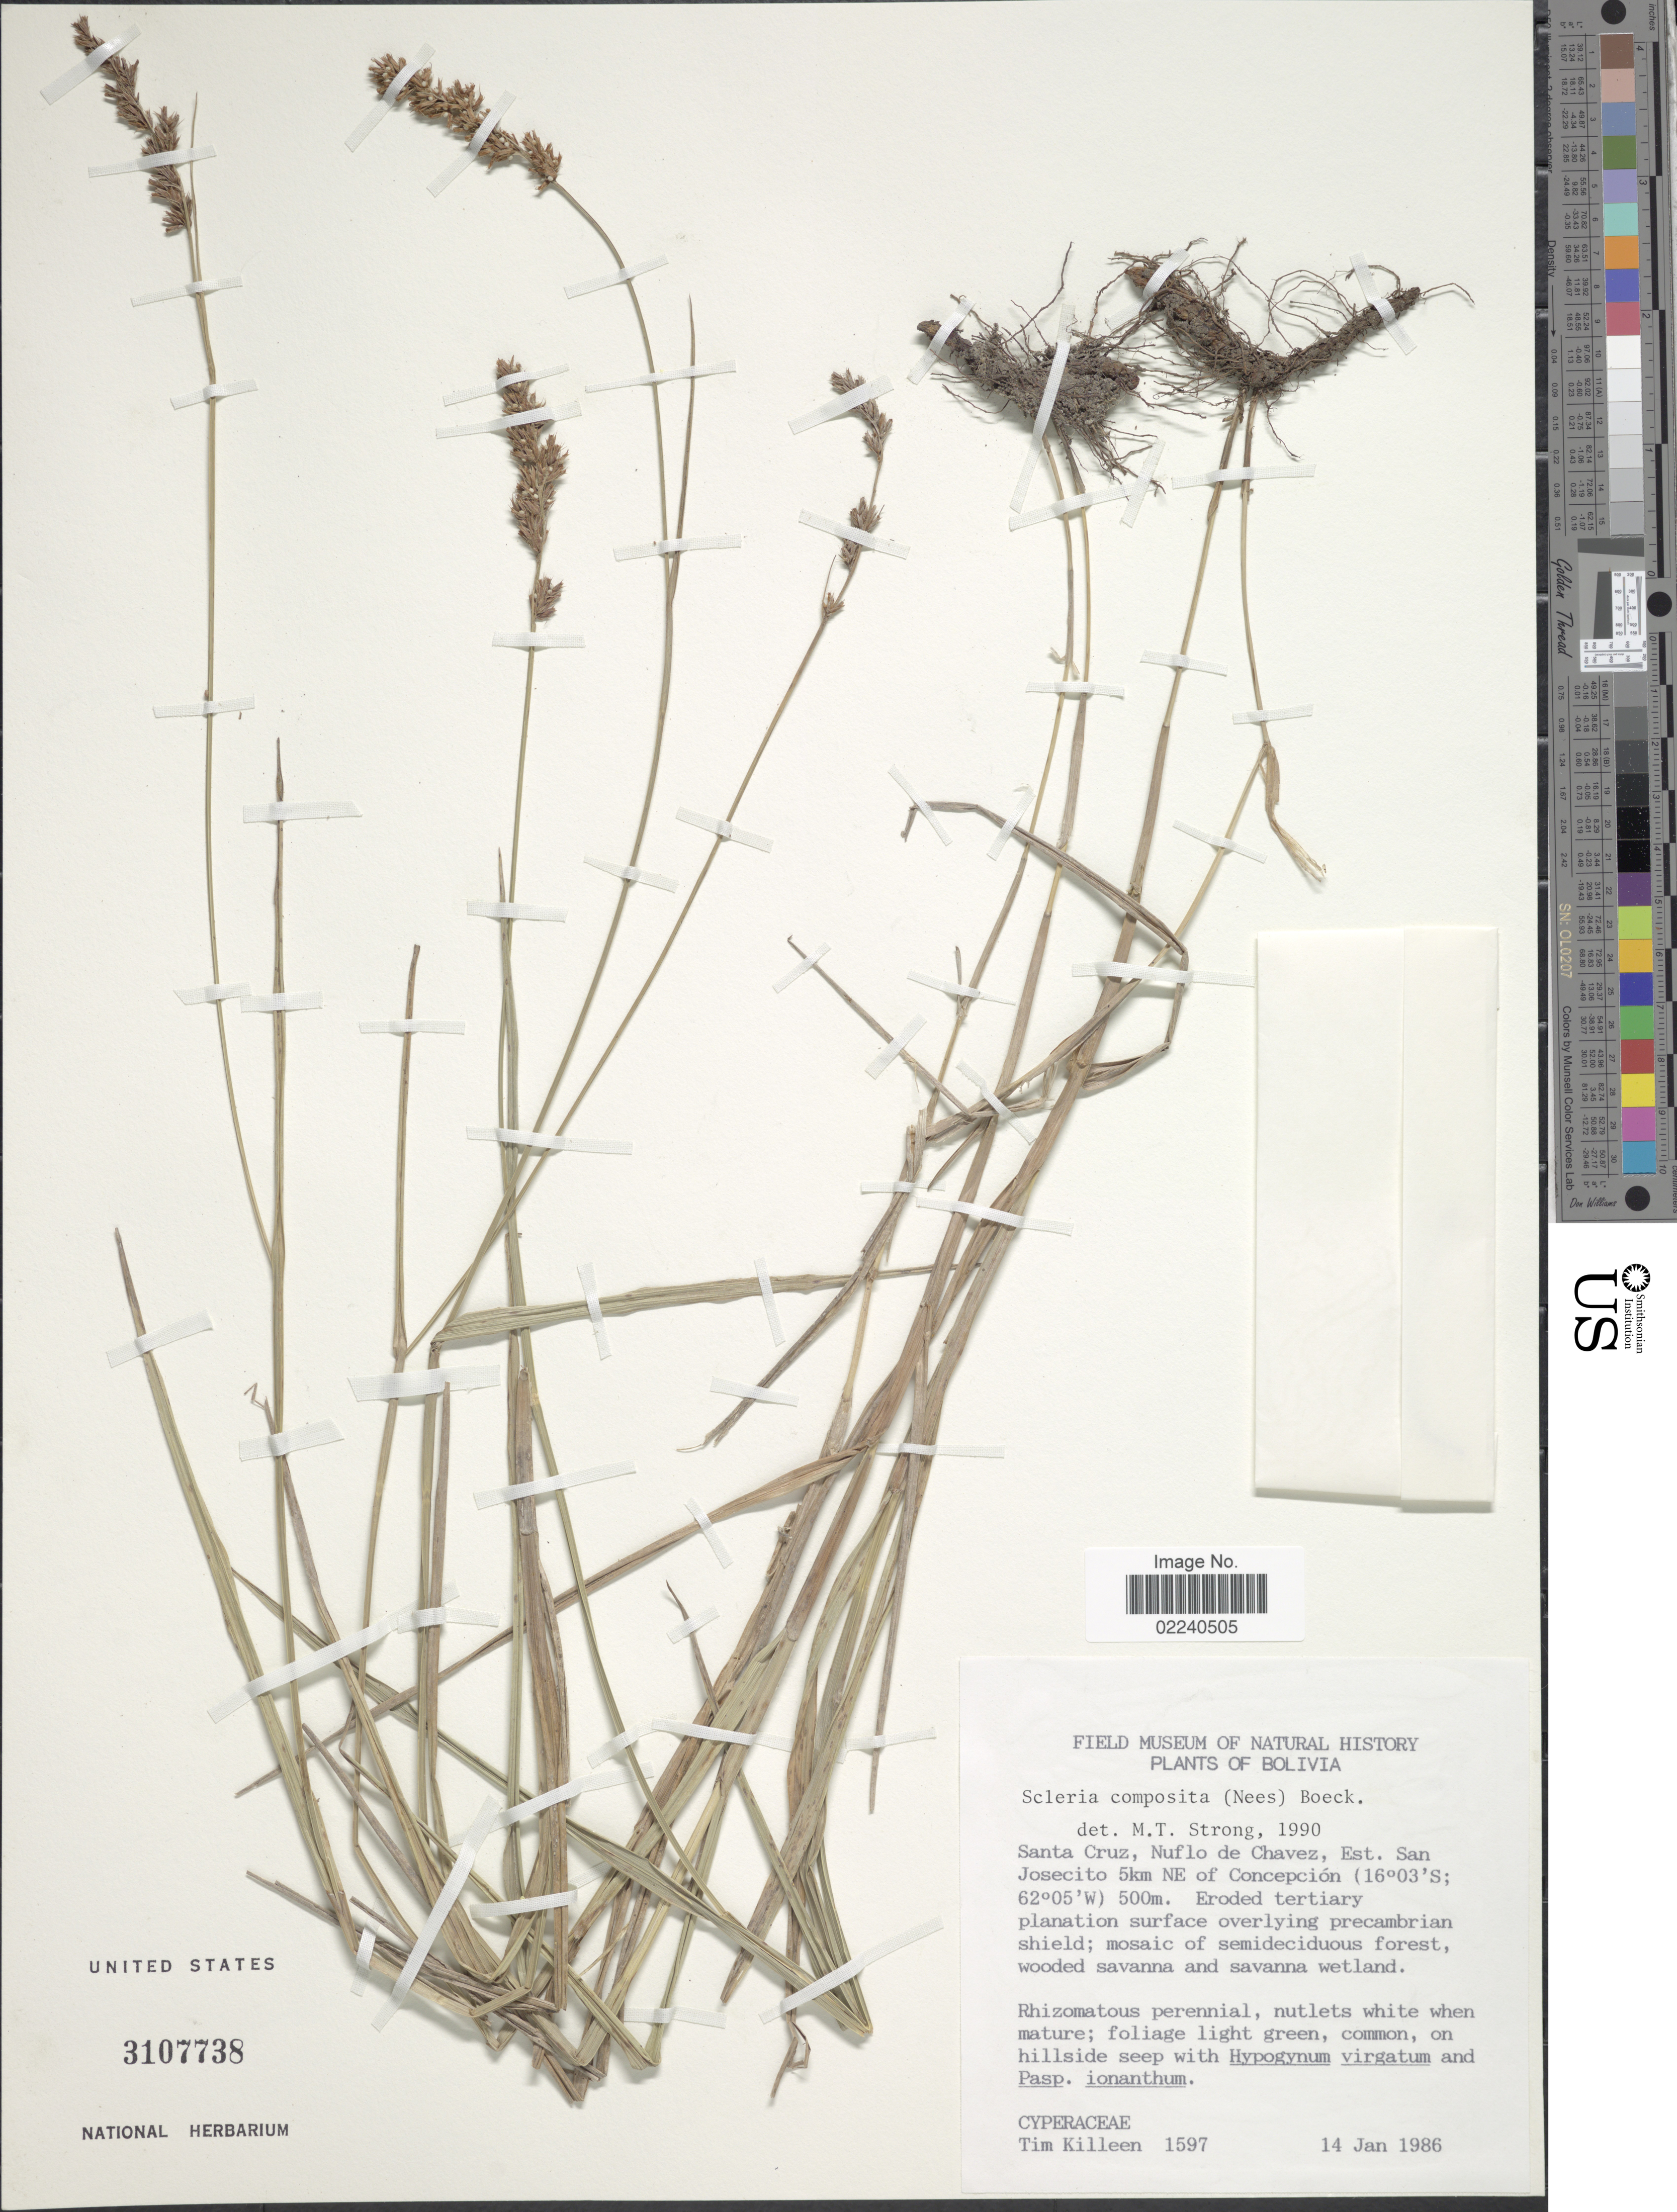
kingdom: Plantae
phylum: Tracheophyta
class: Liliopsida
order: Poales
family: Cyperaceae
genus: Scleria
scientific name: Scleria composita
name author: (Nees) Boeckeler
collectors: T. J. Killeen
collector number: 1597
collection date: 1986-01-14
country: Bolivia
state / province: Santa Cruz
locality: Bolivia, Santa Cruz, Nuflo de Chavez, Est. San Josecito 5km NE of Concepcion.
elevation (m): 500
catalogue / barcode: US 3107738